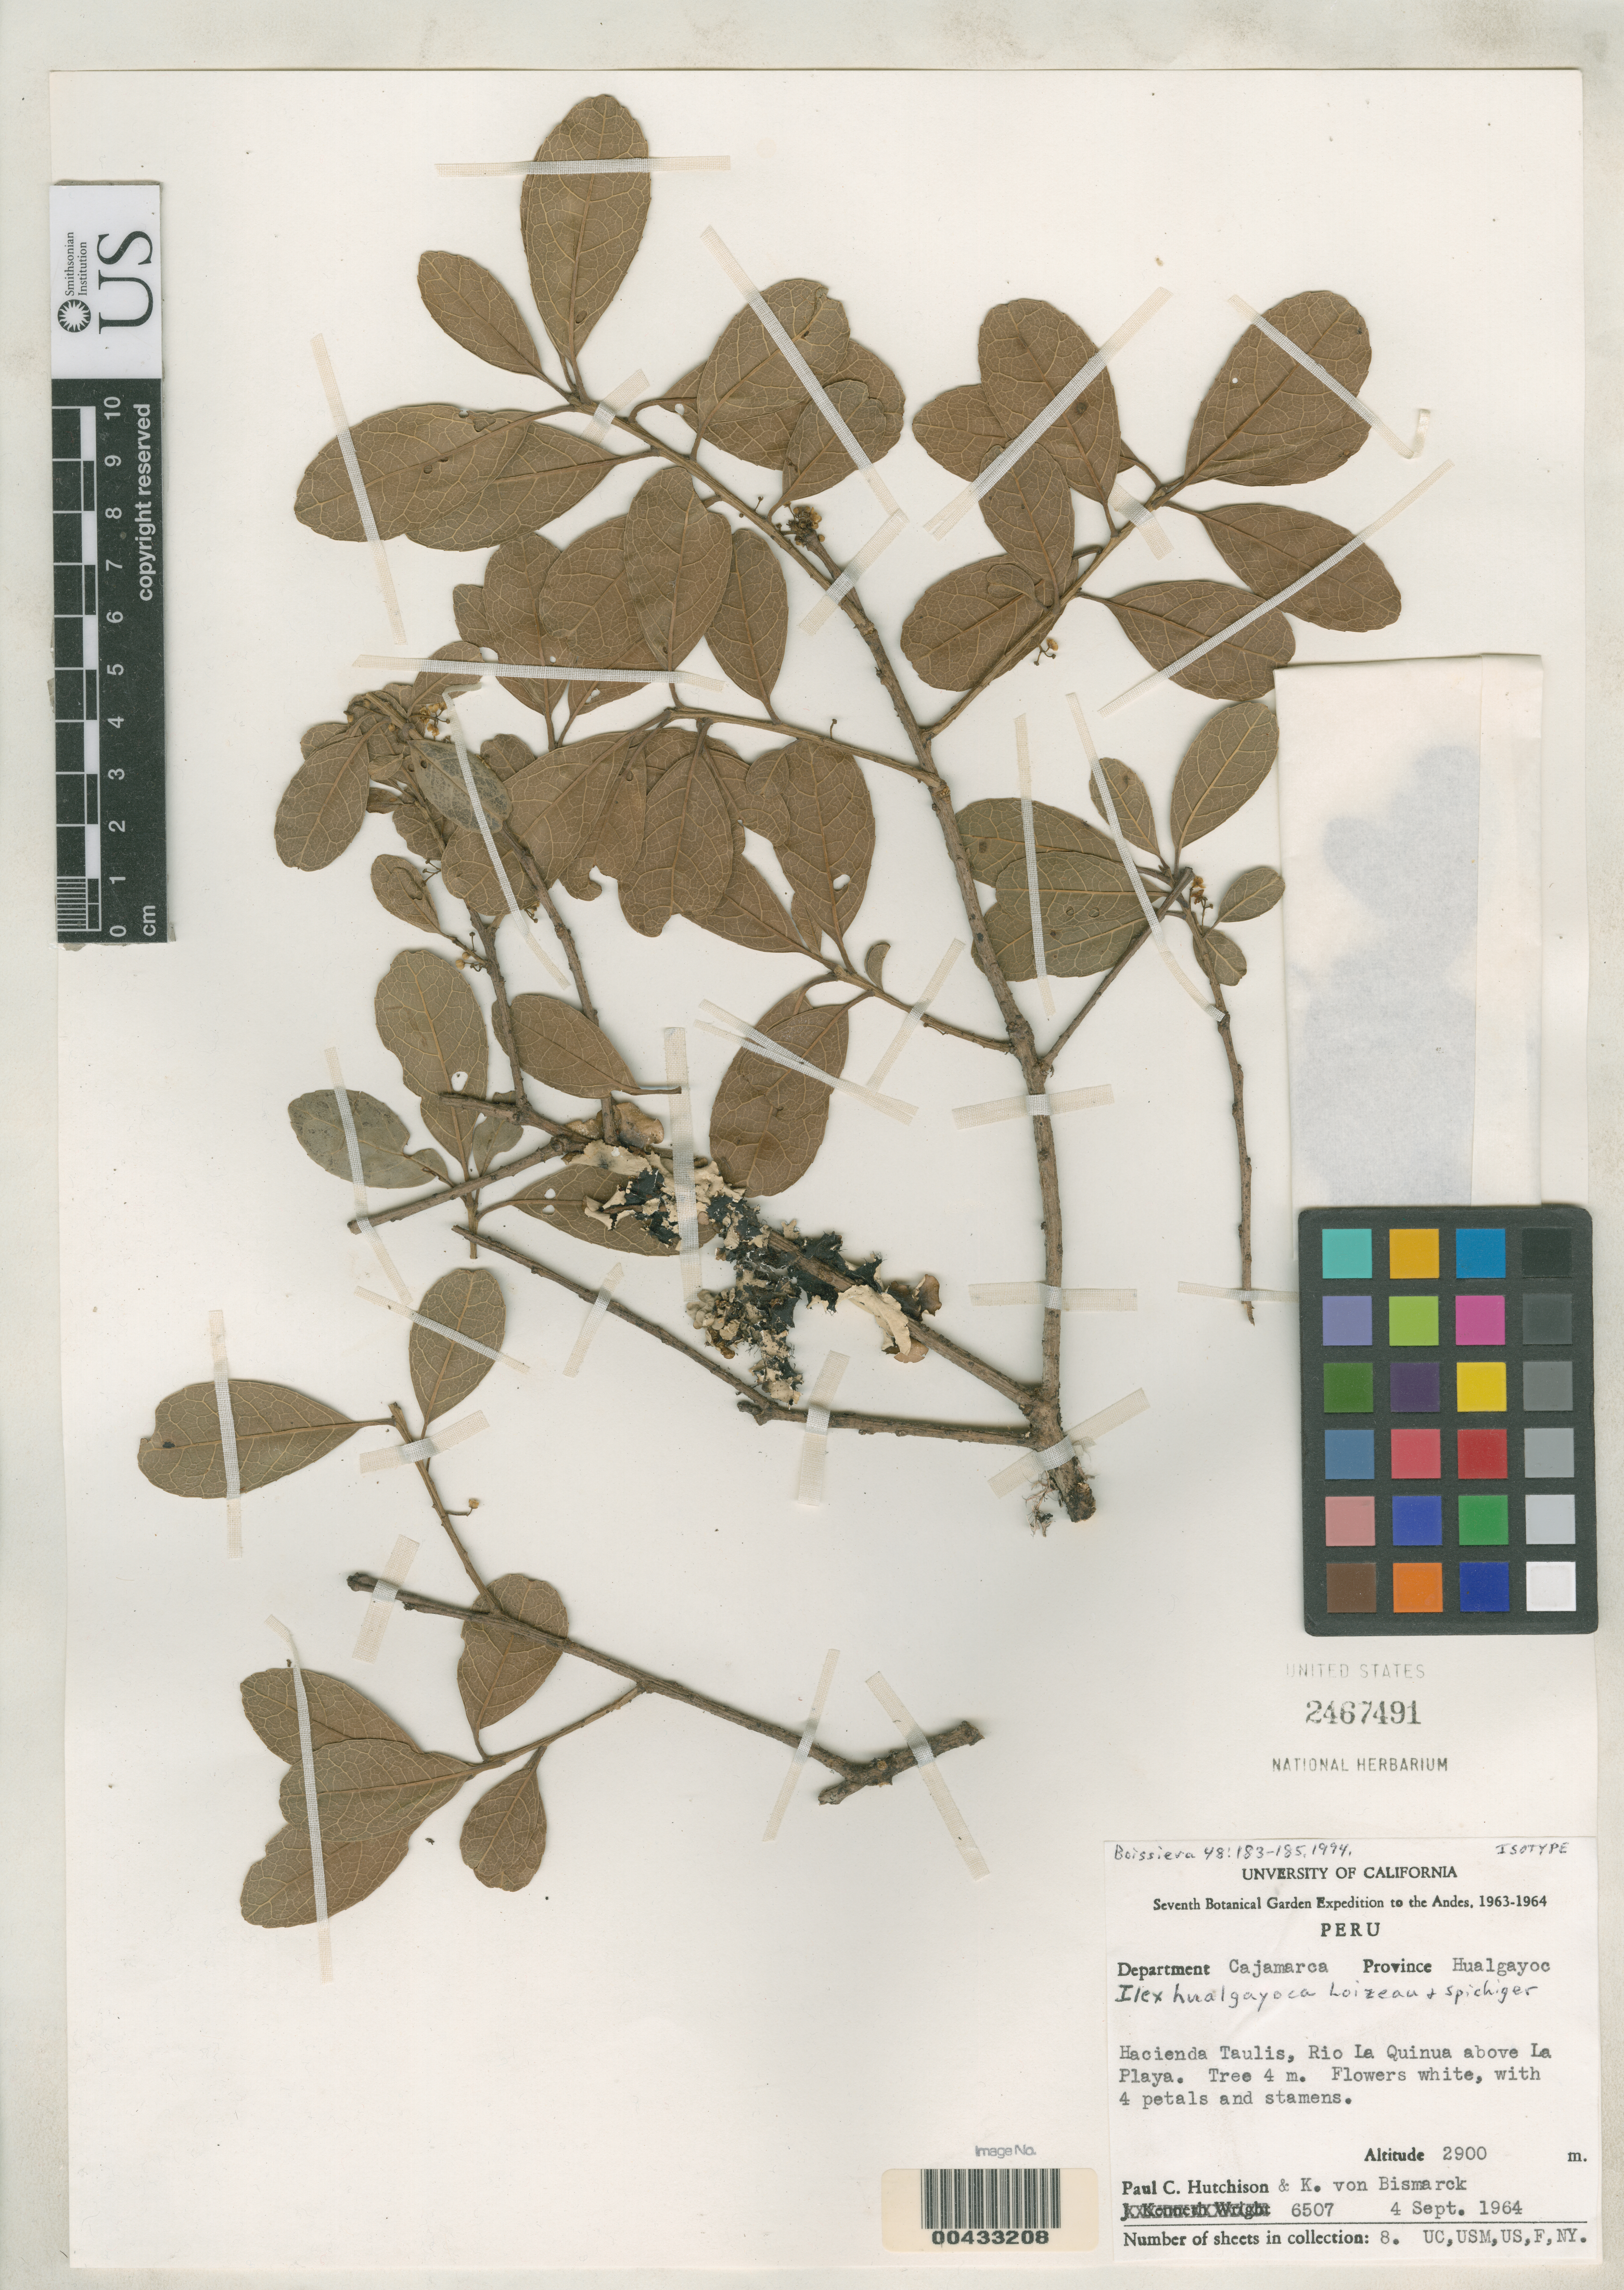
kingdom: Plantae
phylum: Tracheophyta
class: Magnoliopsida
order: Aquifoliales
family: Aquifoliaceae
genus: Ilex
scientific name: Ilex hualgayoca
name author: Loizeau & Spichiger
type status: Isotype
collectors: P. C. Hutchison & K. von Bismarck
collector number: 6507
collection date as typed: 04 Sep 1964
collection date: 1964-09-04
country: Peru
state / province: Cajamarca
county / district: Hualgayoc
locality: Hacienda Taulis, Río La Quinua above La Playa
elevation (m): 2900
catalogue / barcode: US 2467491